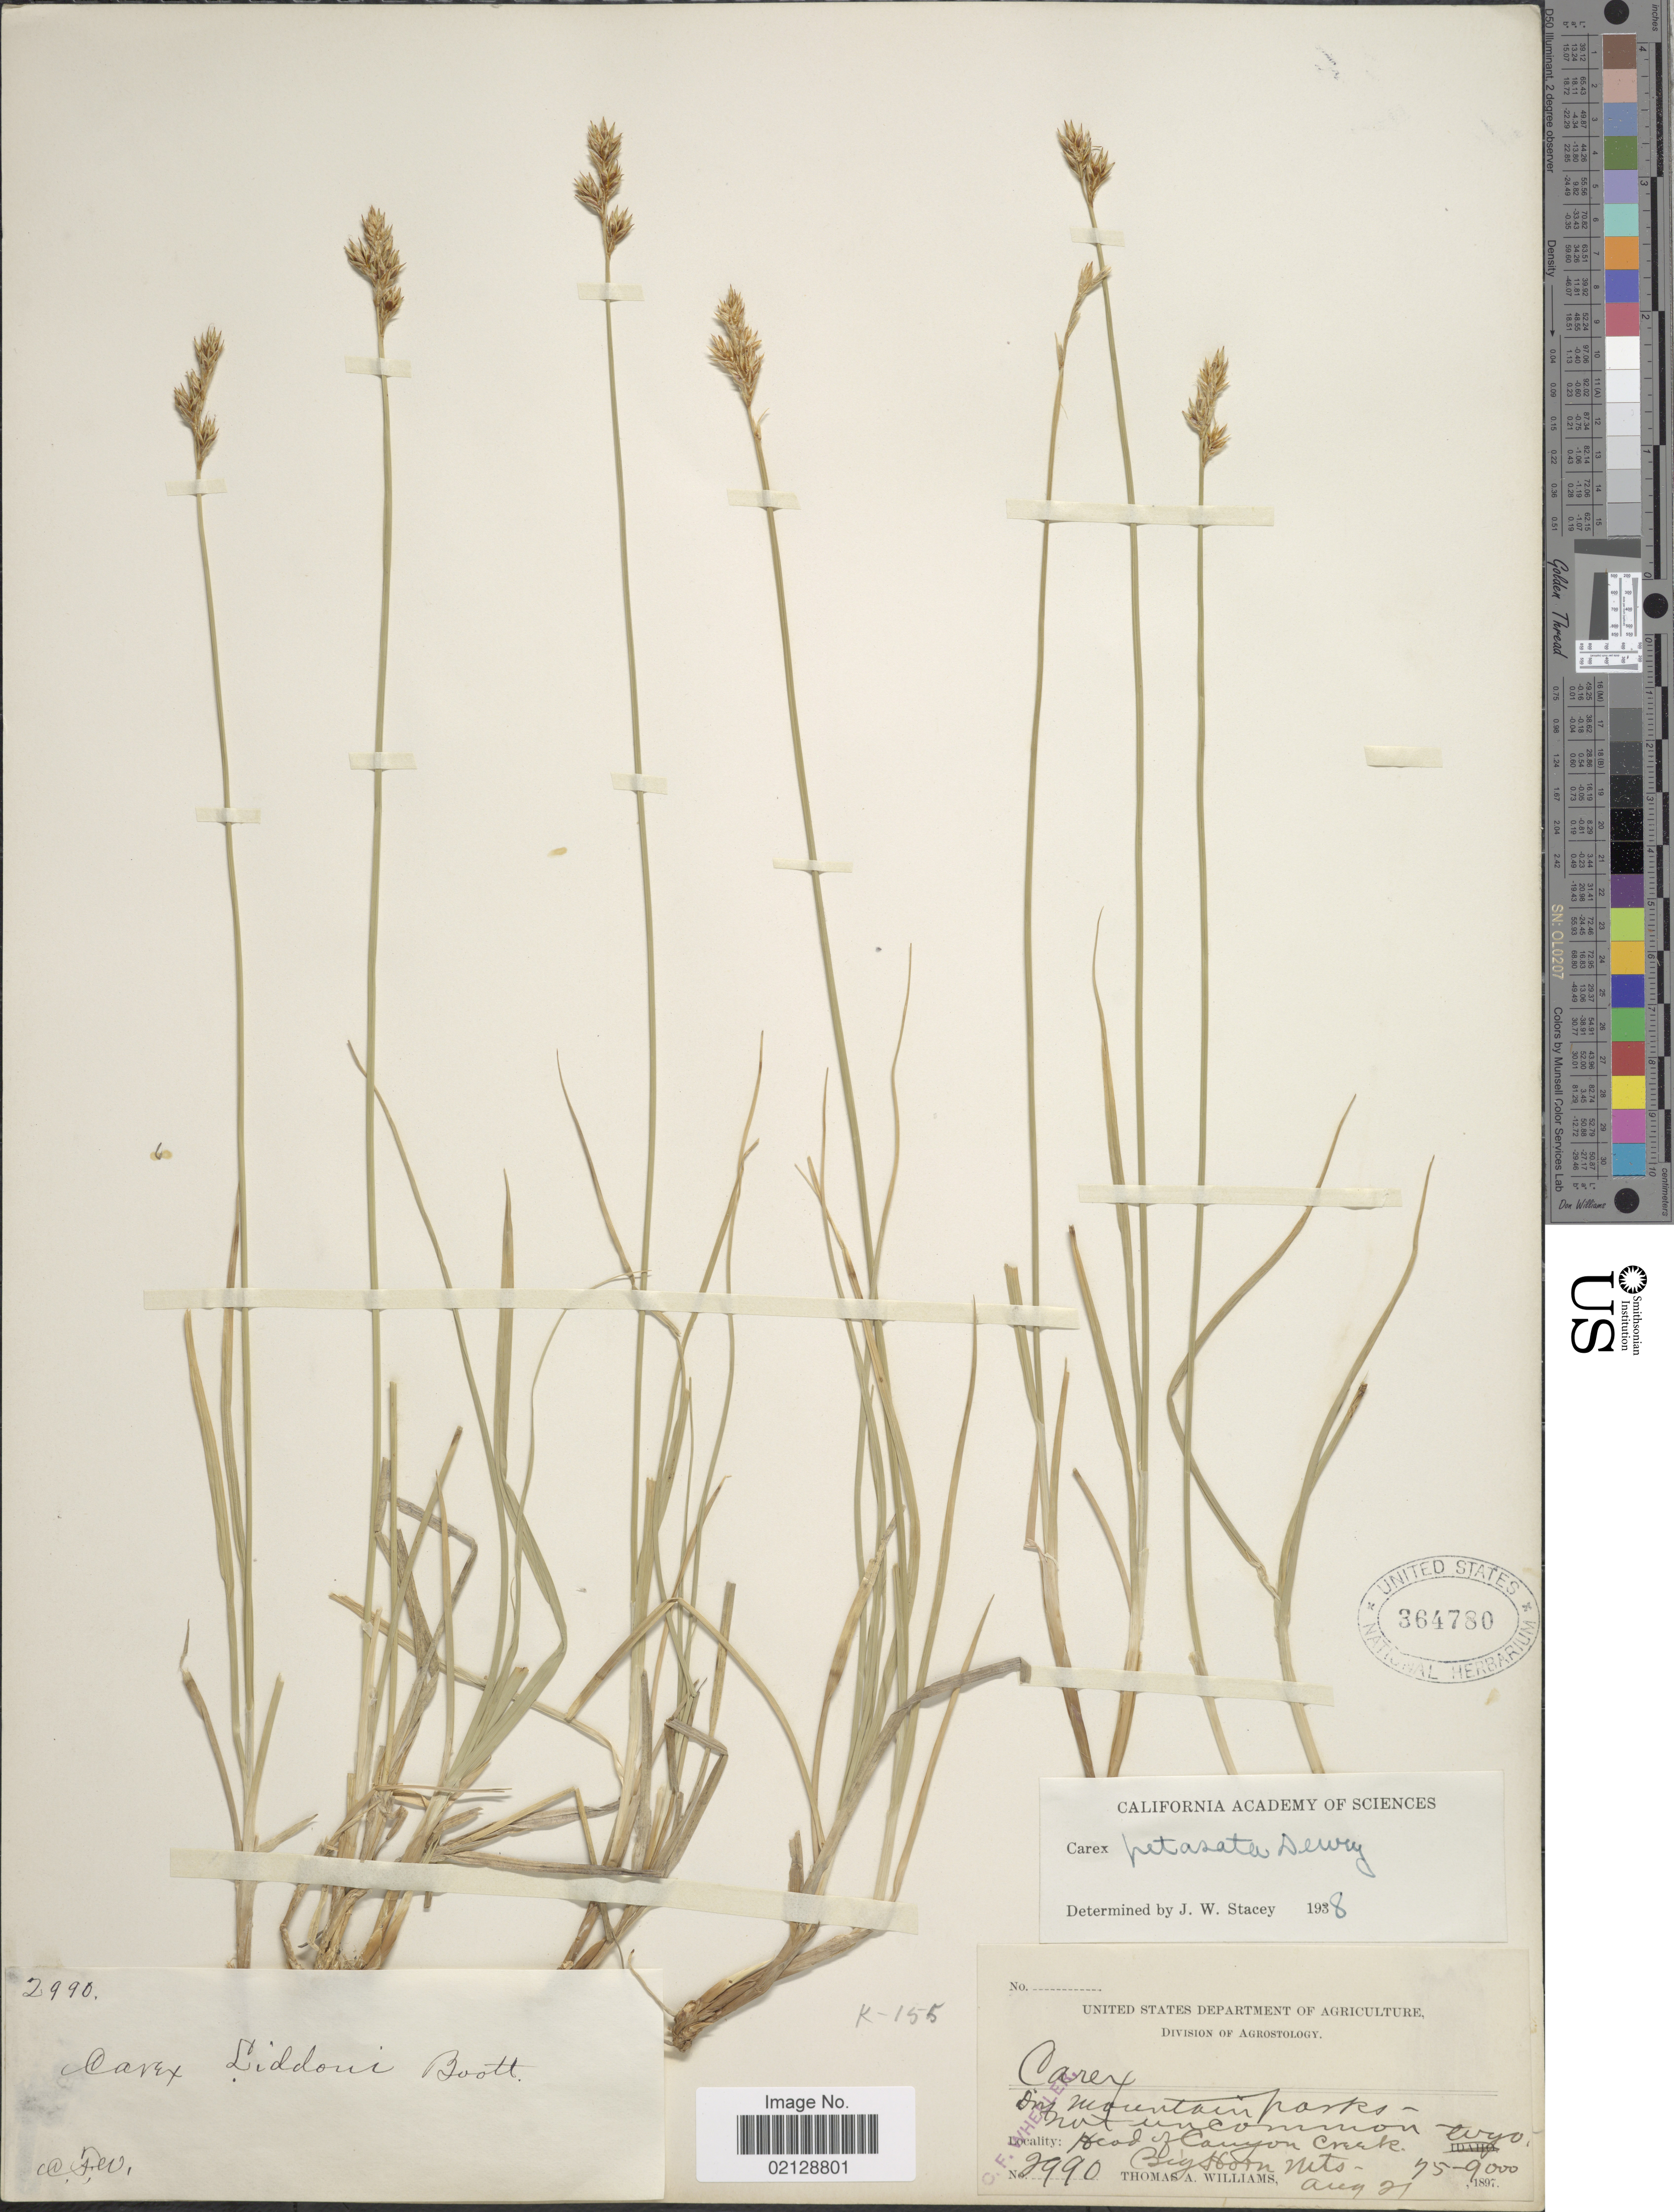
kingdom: Plantae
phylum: Tracheophyta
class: Liliopsida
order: Poales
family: Cyperaceae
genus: Carex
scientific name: Carex petasata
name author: Dewey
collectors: T. A. Williams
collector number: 2990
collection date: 1897-08-21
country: United States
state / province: Wyoming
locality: Head of Canyon Creek, Big Horn Mts.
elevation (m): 2286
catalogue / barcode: US 364780